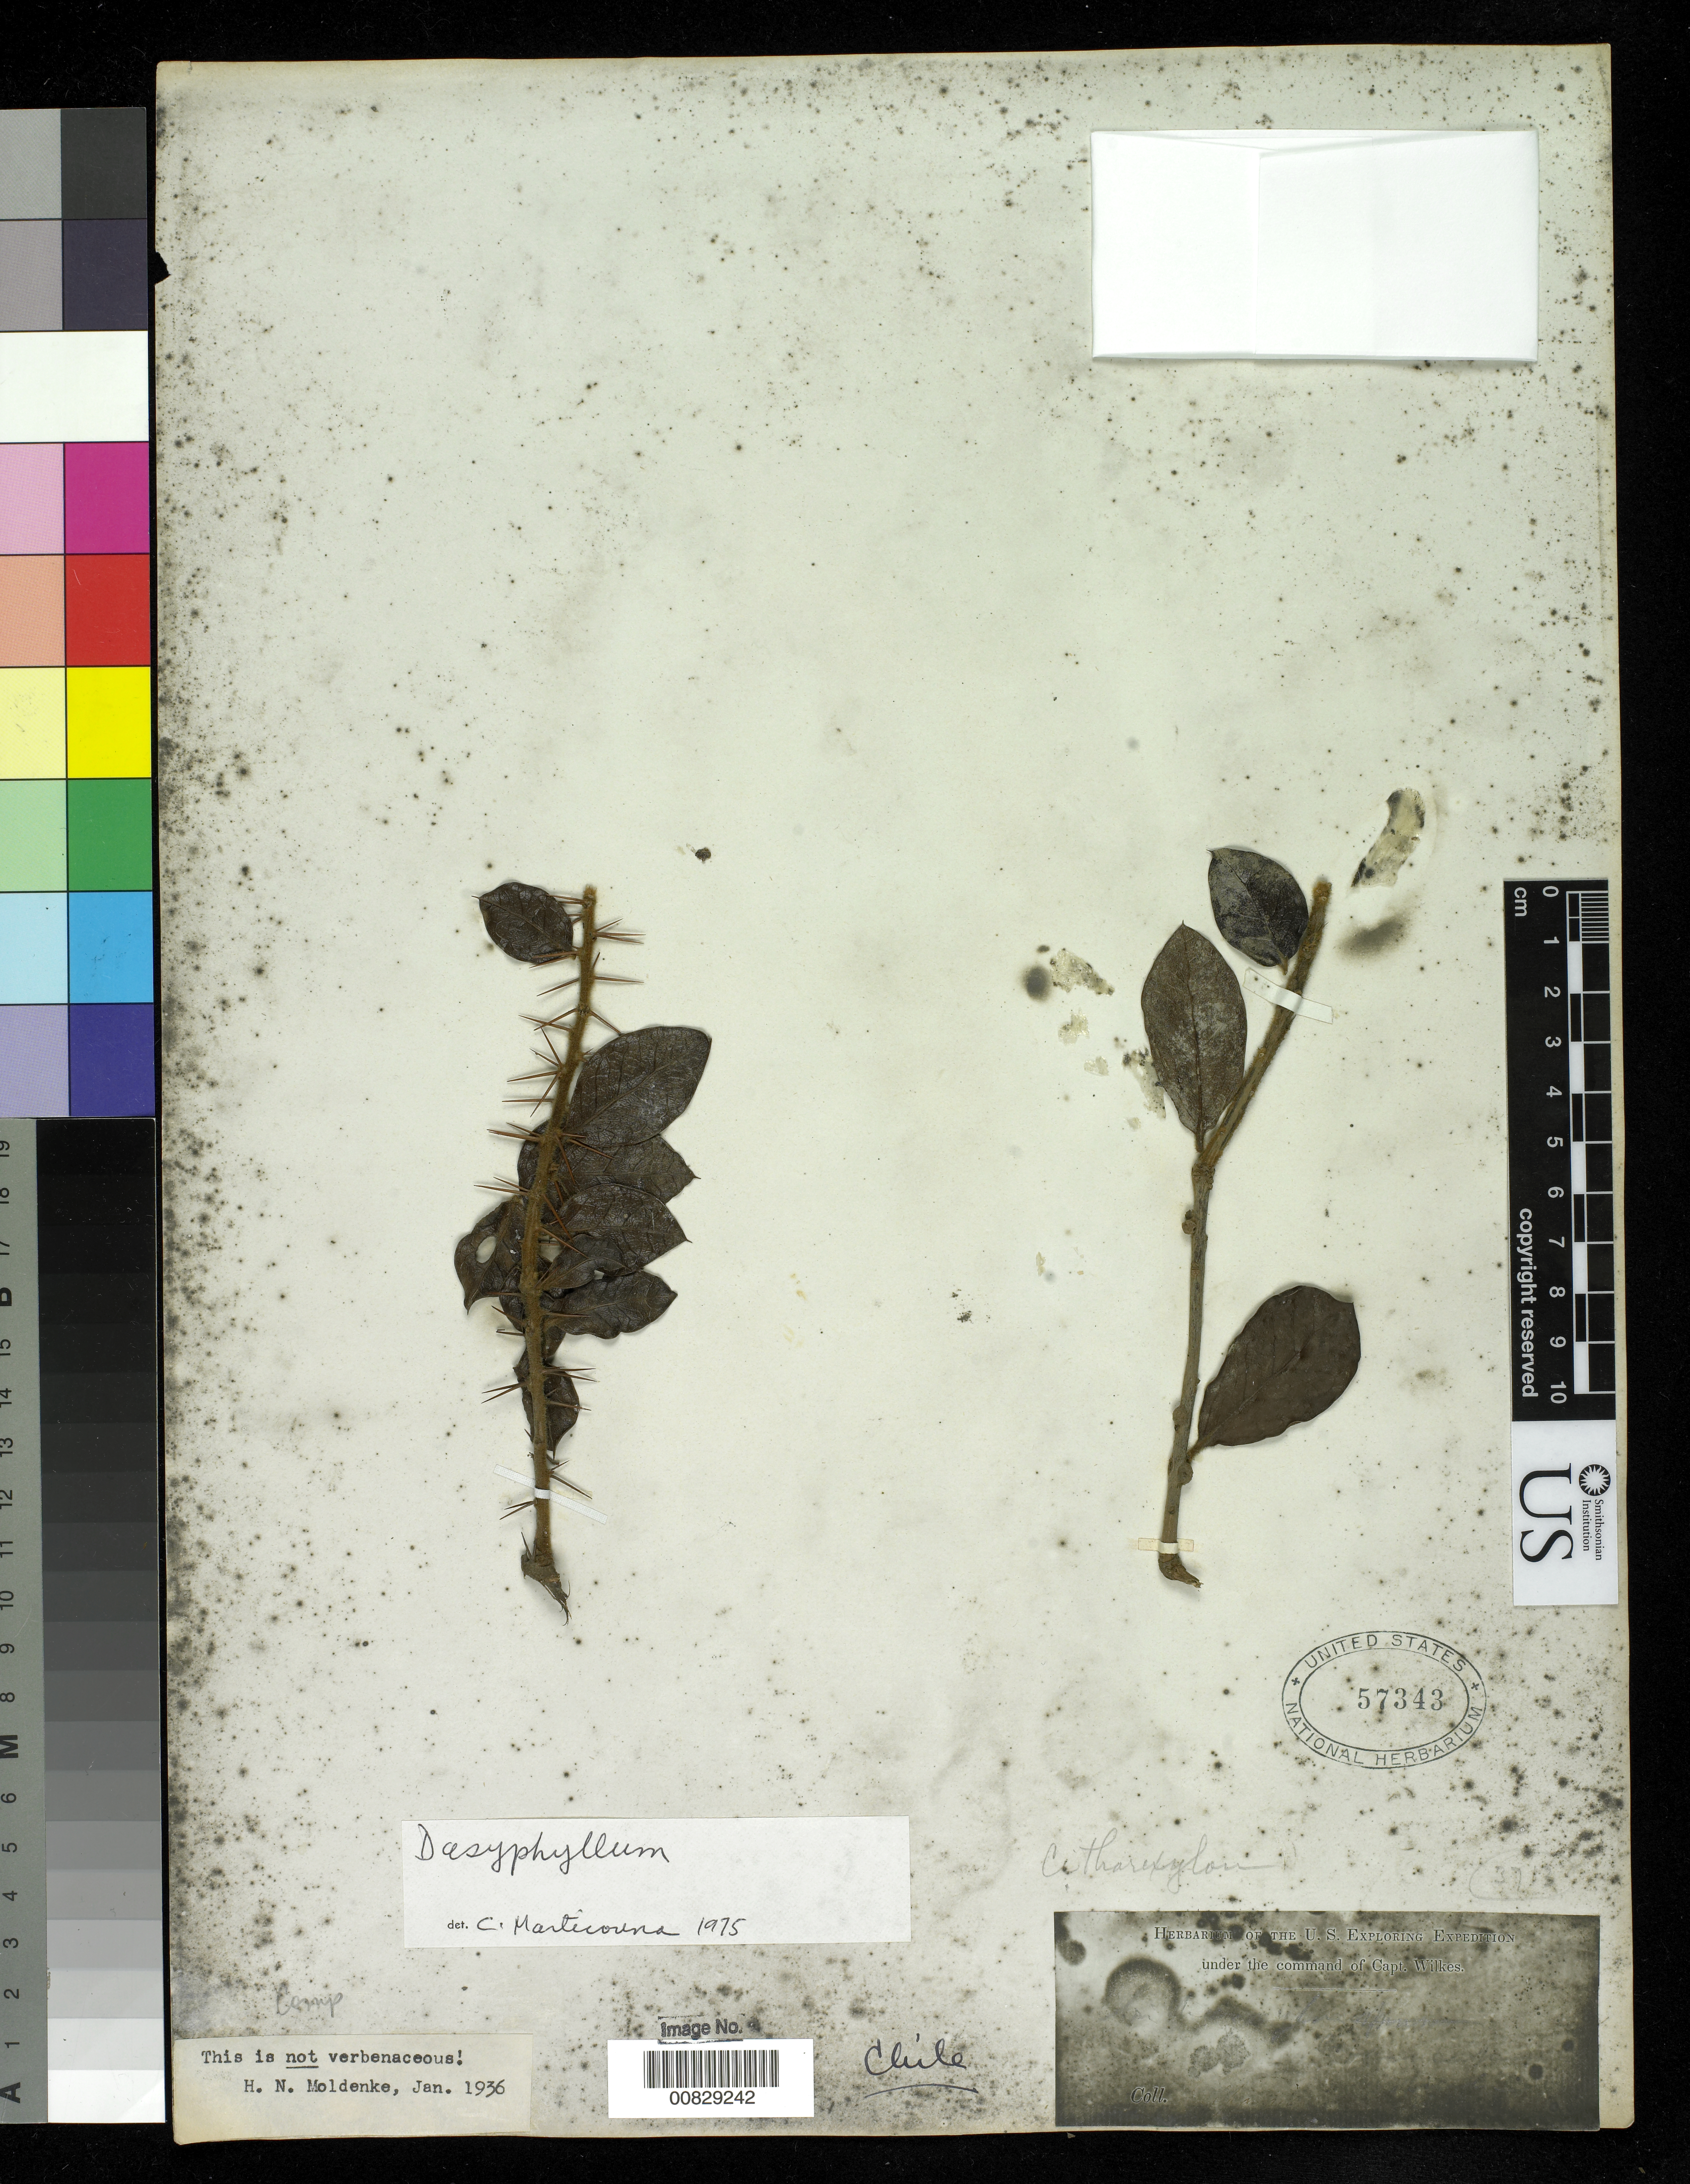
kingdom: Plantae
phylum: Tracheophyta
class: Magnoliopsida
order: Asterales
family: Asteraceae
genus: Dasyphyllum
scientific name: Dasyphyllum sp.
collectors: Wilkes Explor. Exped.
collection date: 1838/1842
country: Chile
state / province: Valparaíso (V)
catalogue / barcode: US 57343